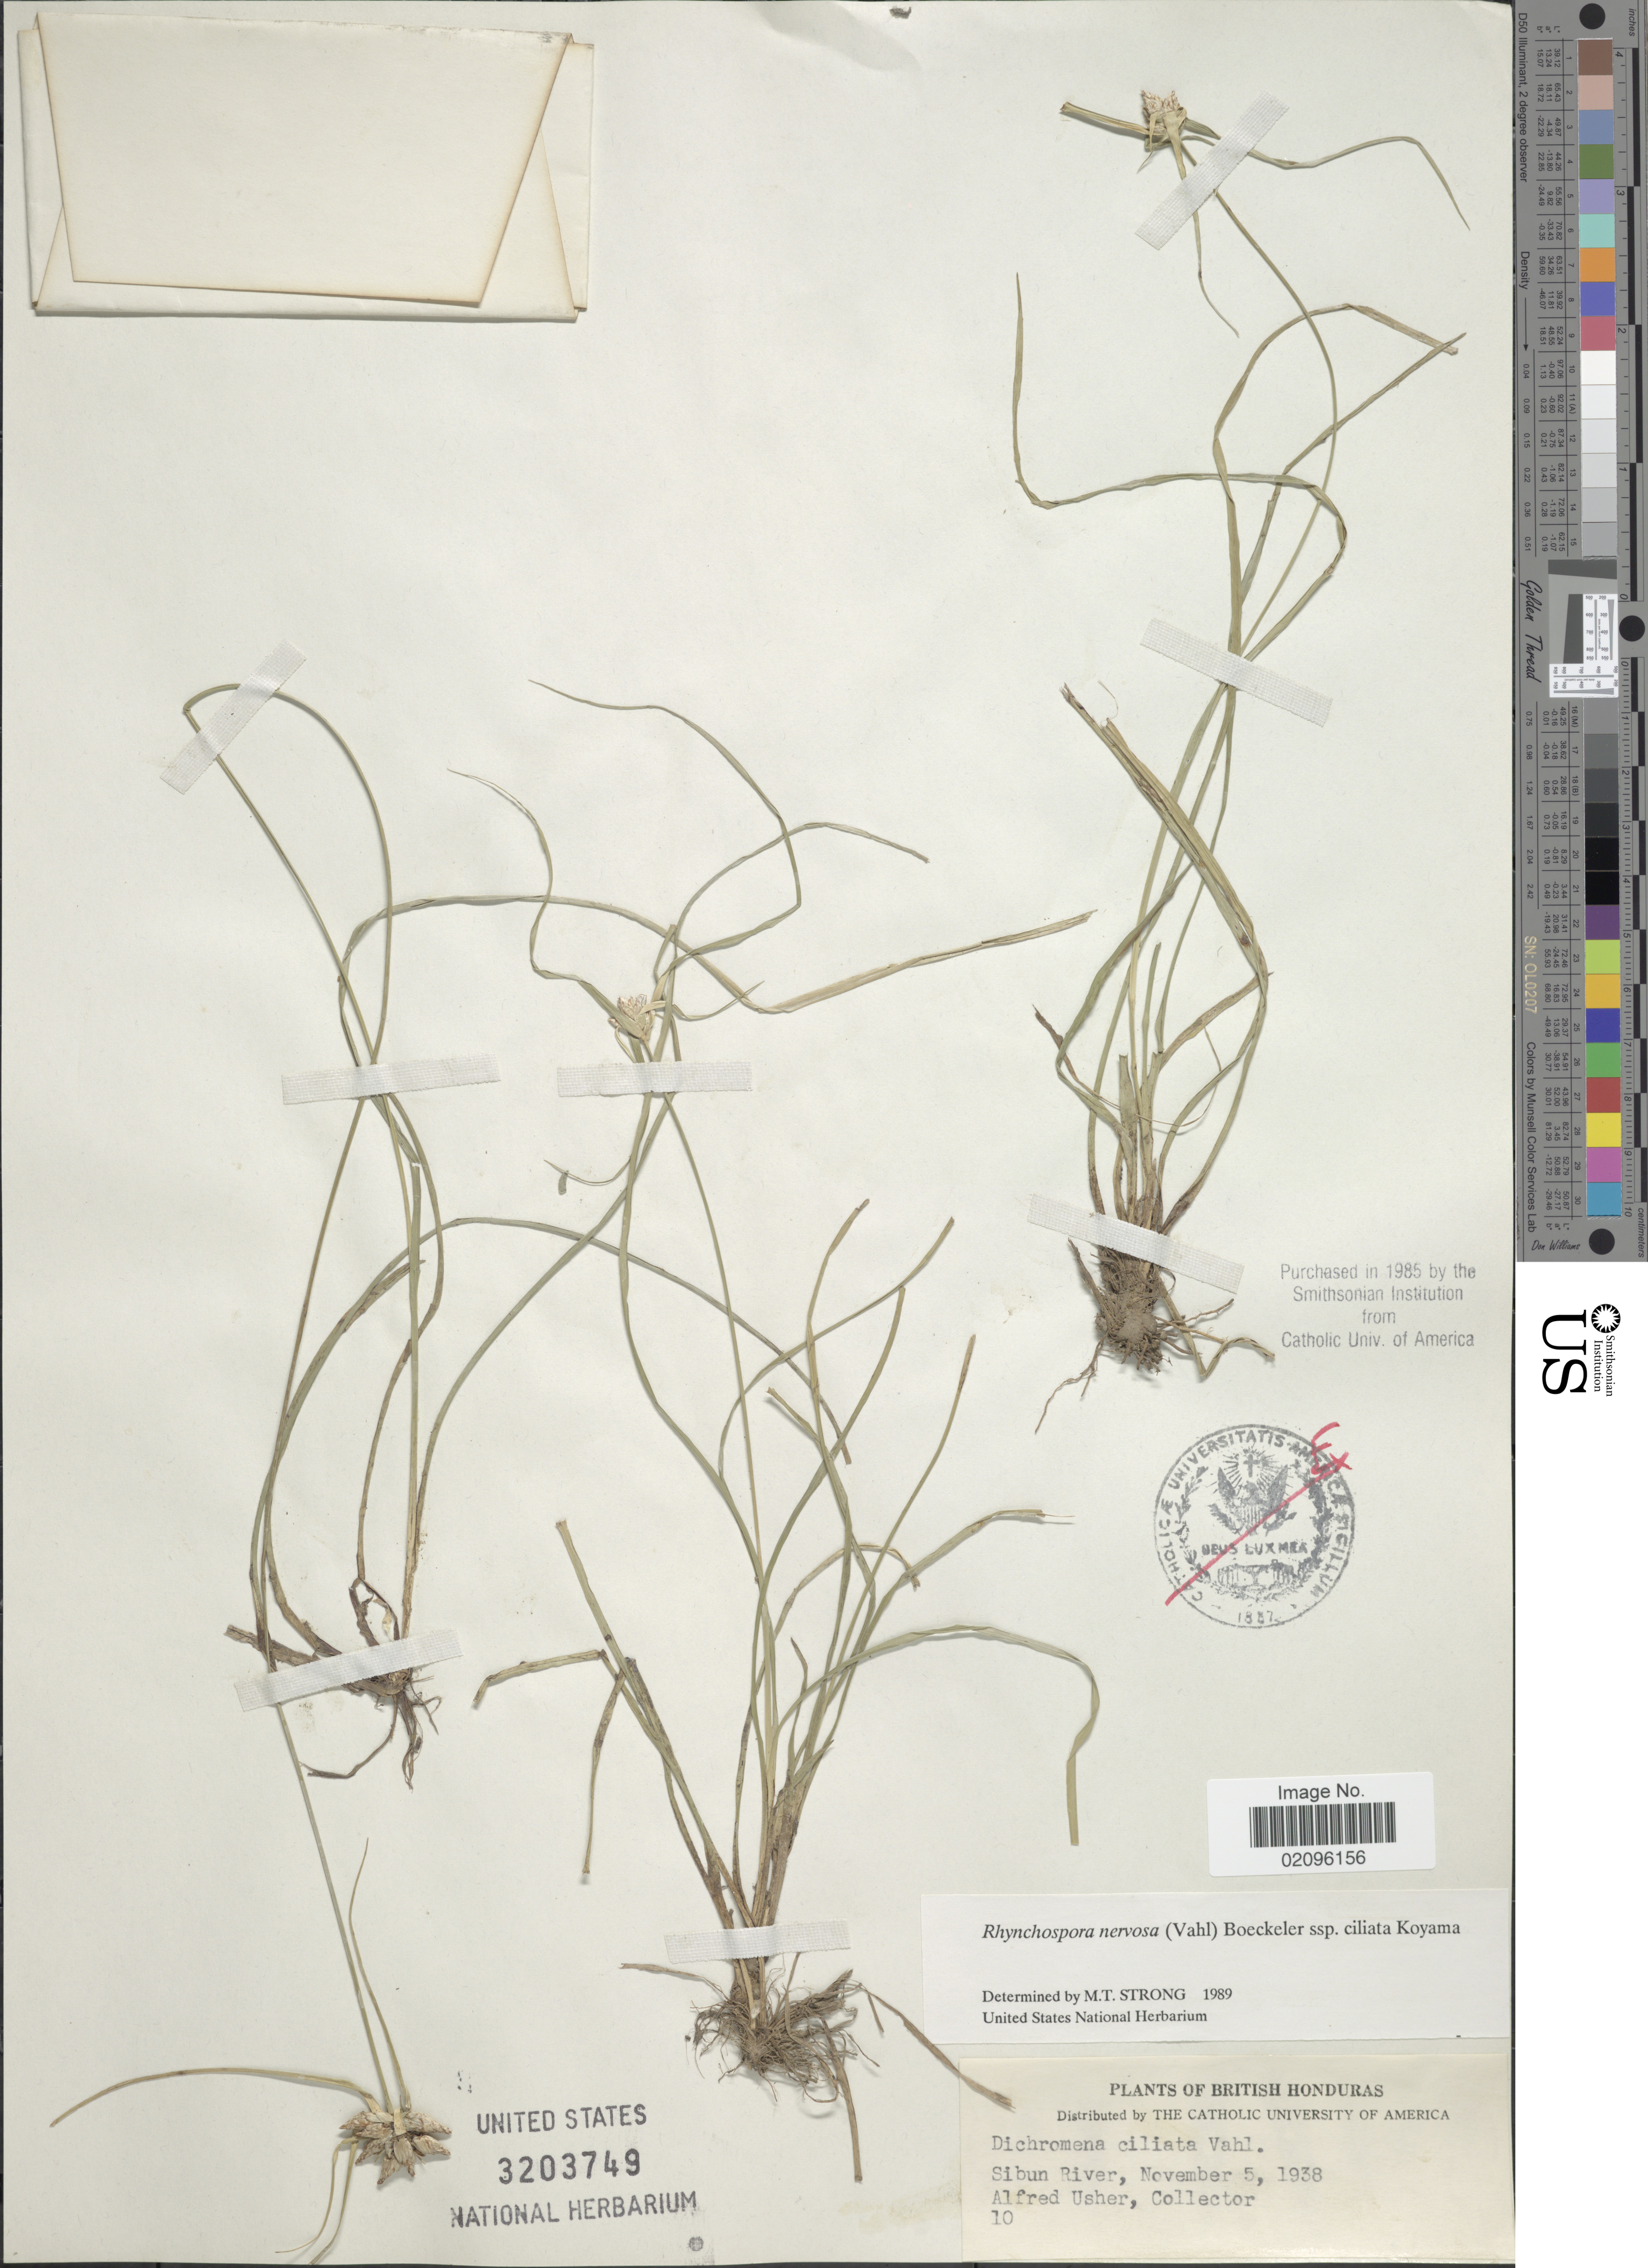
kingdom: Plantae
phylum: Tracheophyta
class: Liliopsida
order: Poales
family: Cyperaceae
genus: Rhynchospora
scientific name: Rhynchospora nervosa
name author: (Vahl) Boeckeler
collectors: A. Usher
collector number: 10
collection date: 1938-11-05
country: Belize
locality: British Honduras, Sibun River.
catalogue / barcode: US 3203749